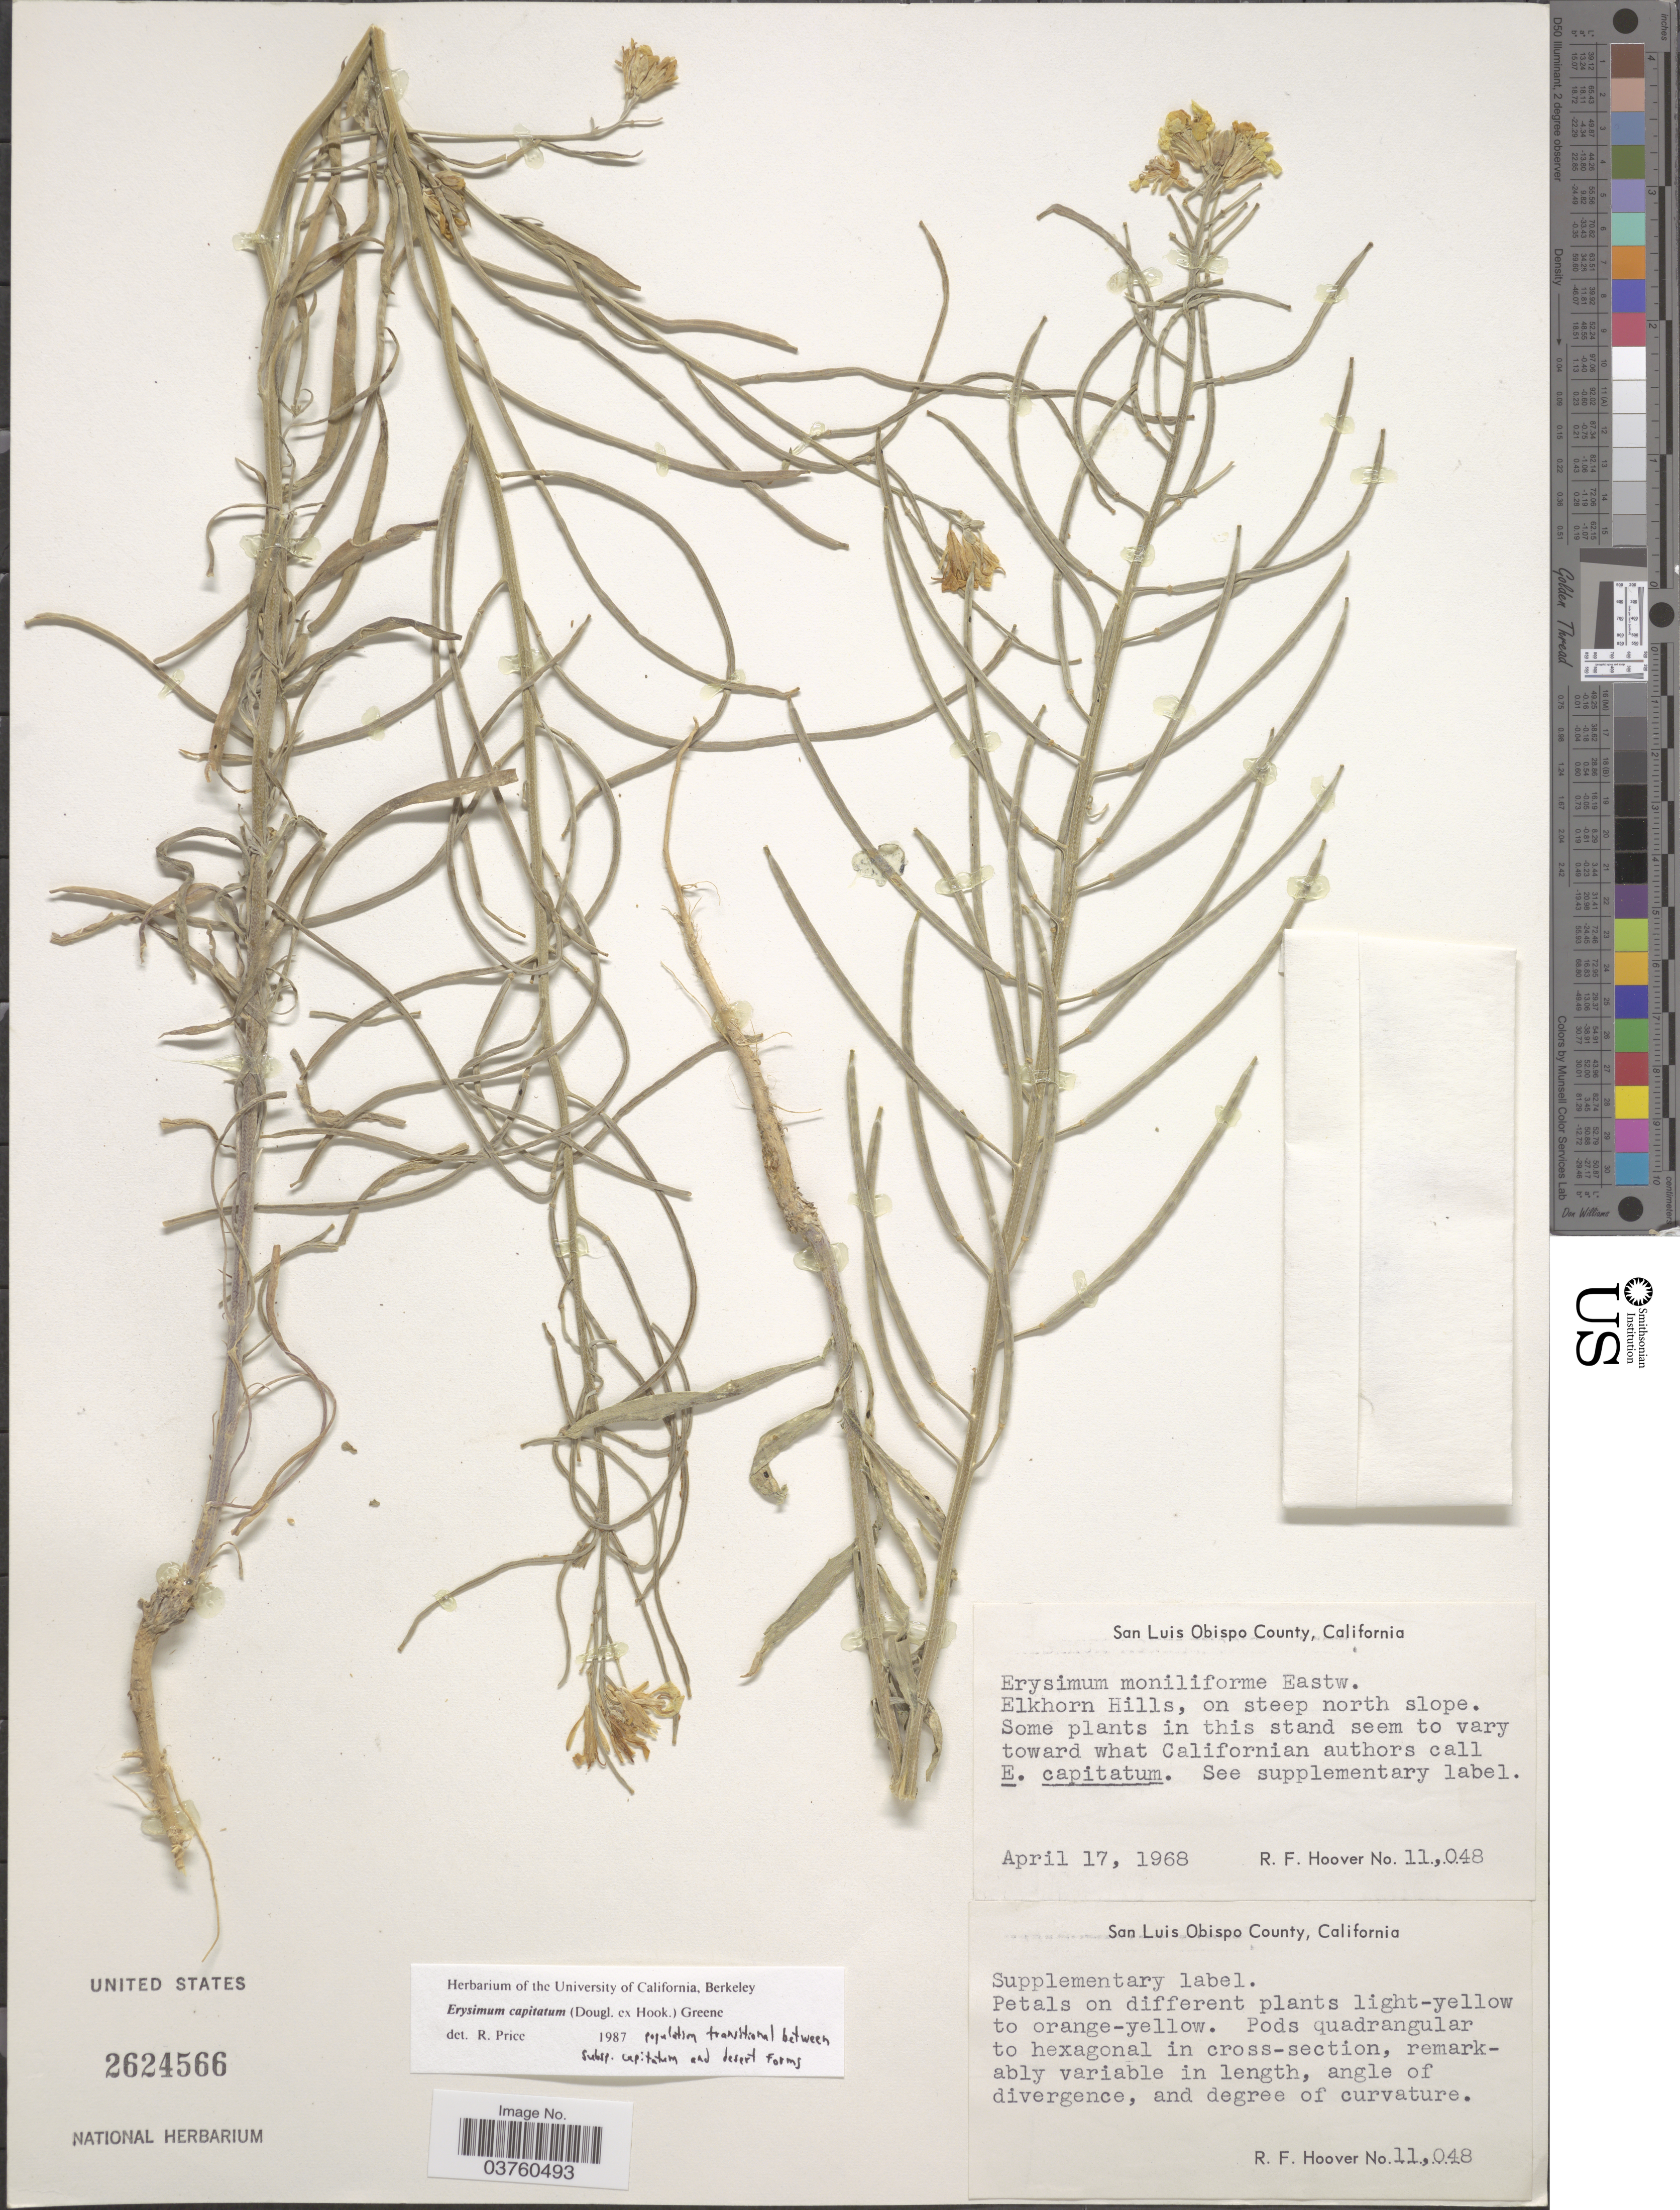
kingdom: Plantae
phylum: Tracheophyta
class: Magnoliopsida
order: Brassicales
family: Brassicaceae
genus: Erysimum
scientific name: Erysimum capitatum subsp. capitatum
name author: (Douglas ex Hook.) Greene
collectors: R. F. Hoover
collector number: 11048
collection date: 1968-04-17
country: United States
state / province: California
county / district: San Luis Obispo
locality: San Luis Obispo County. Elkhorn Hills, on steep north slope.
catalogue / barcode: US 2624566